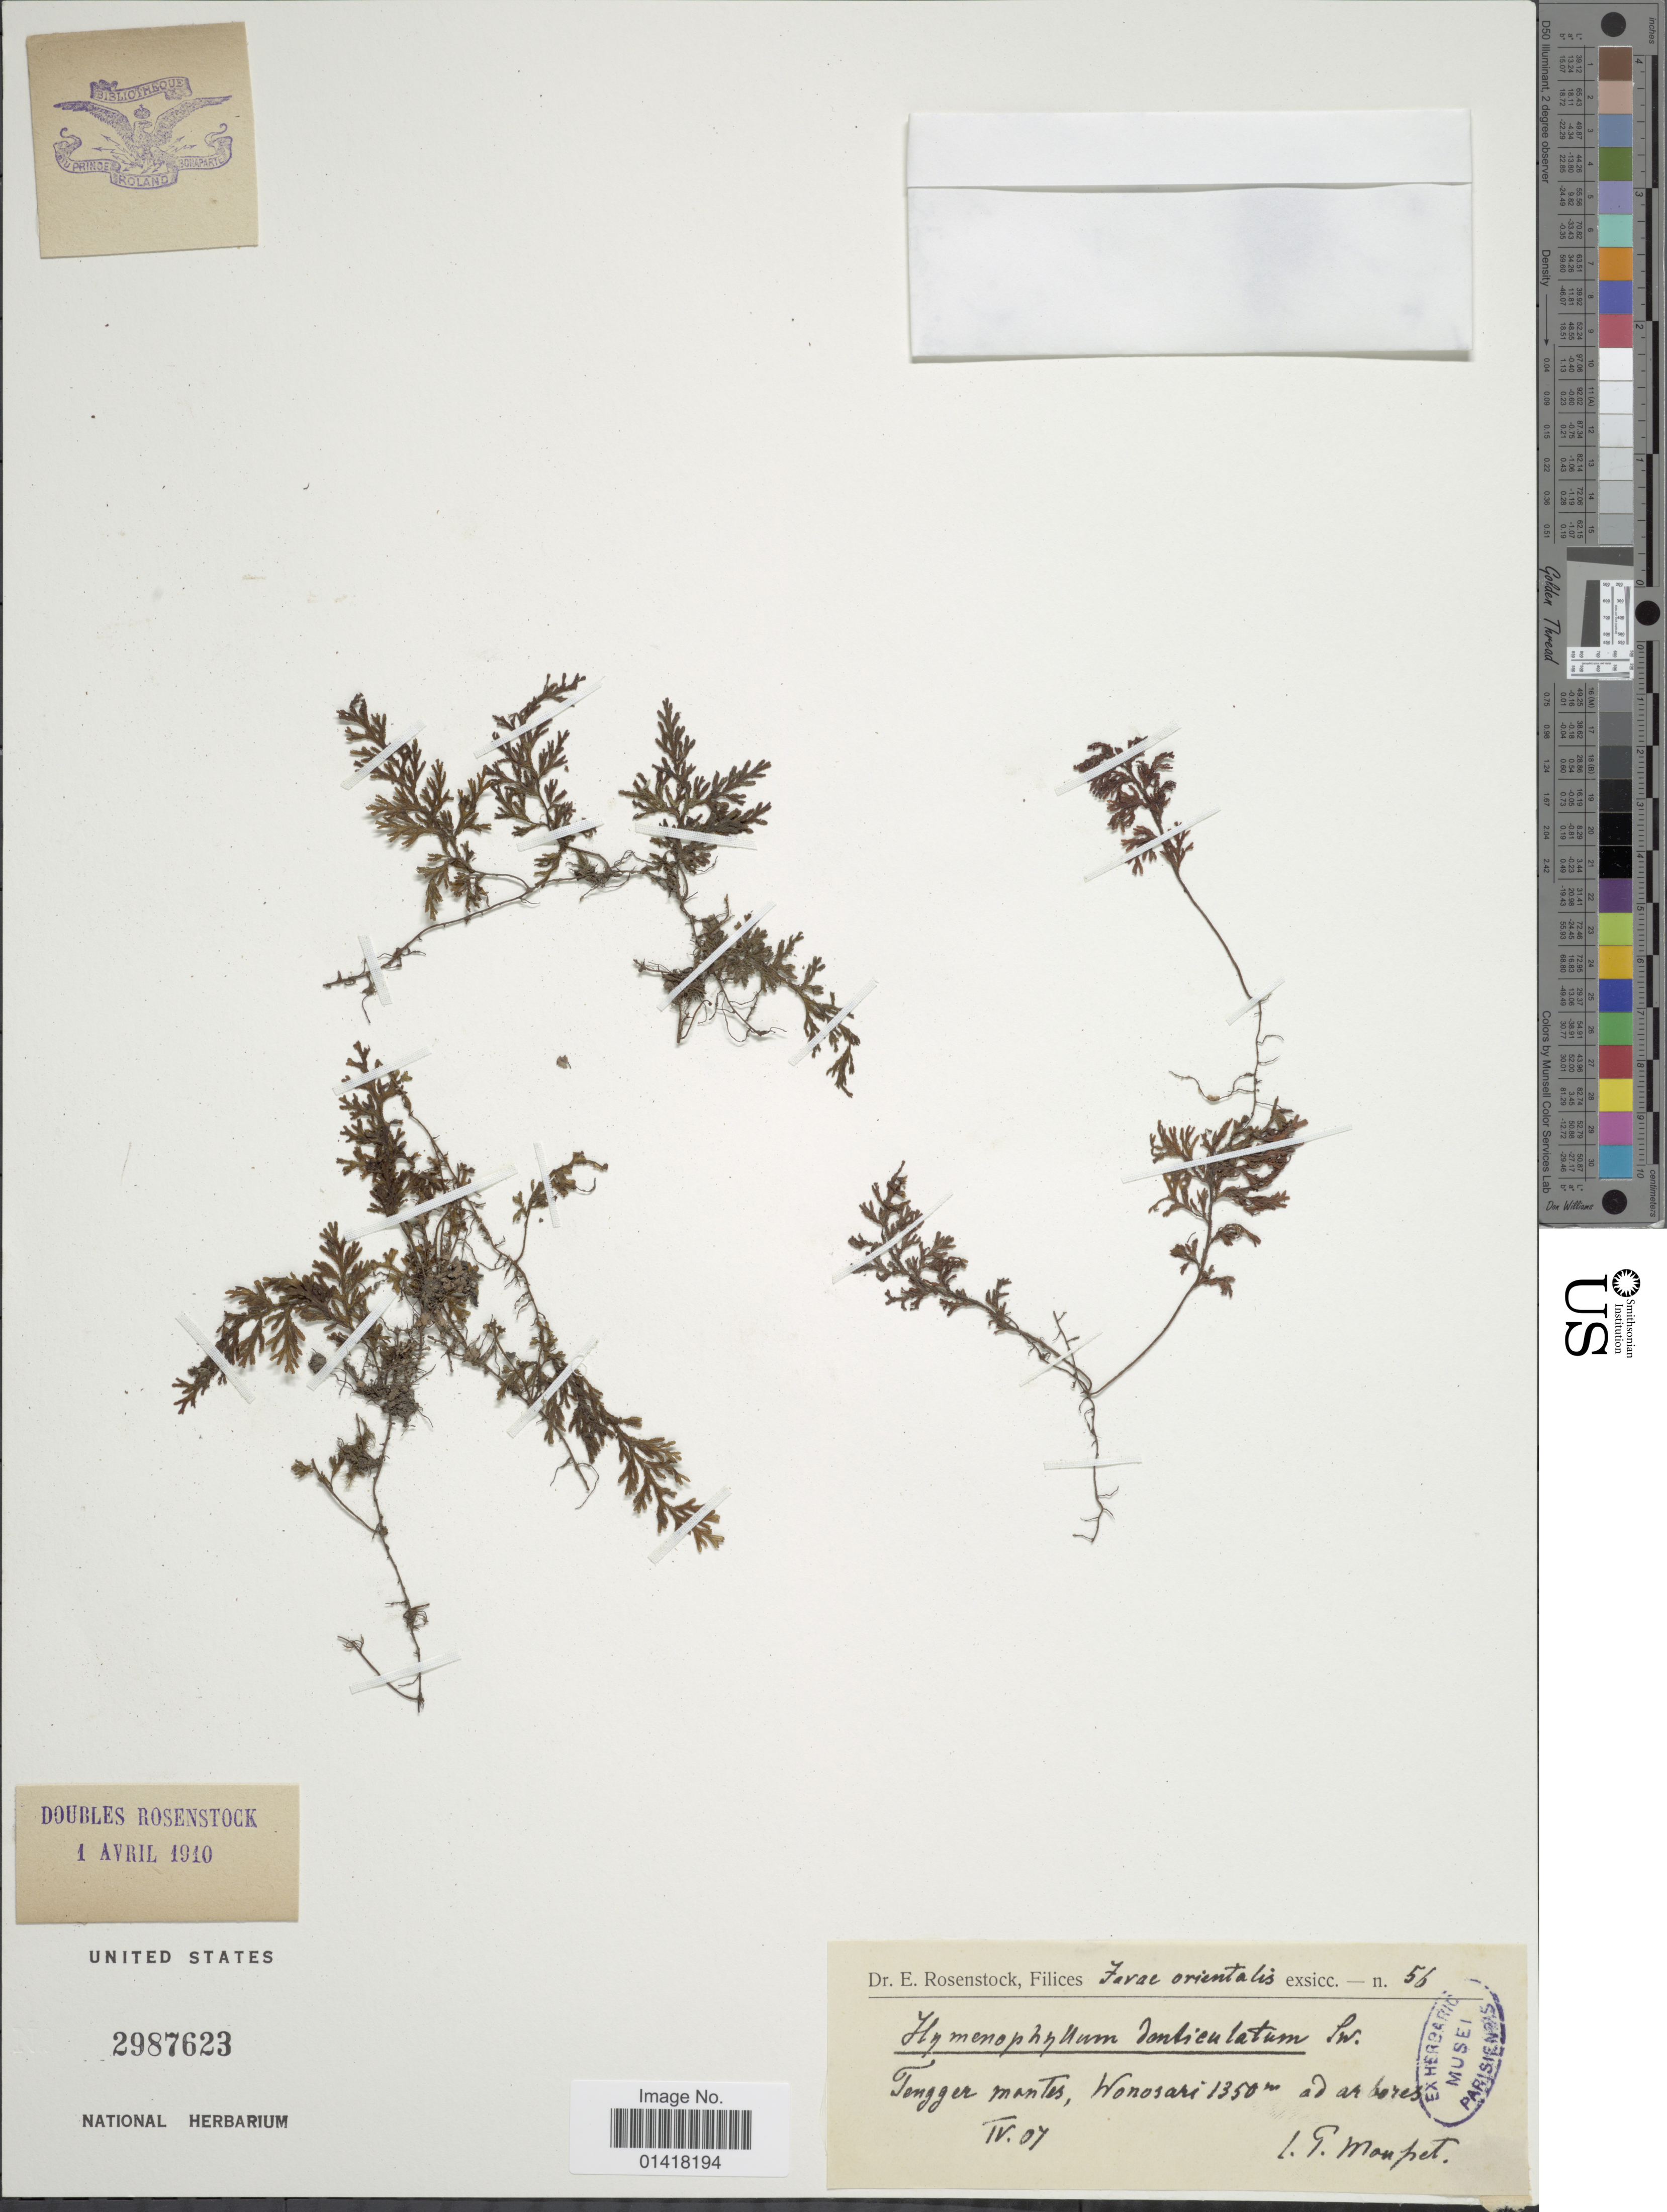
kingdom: Plantae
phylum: Tracheophyta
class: Polypodiopsida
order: Hymenophyllales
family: Hymenophyllaceae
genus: Hymenophyllum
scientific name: Hymenophyllum denticulatum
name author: Sw.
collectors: G. Mousset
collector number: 56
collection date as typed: Transcribed d/m/y: /4/7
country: Indonesia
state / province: Java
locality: Tonnger montes, Wonosari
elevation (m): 1350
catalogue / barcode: US 2987623